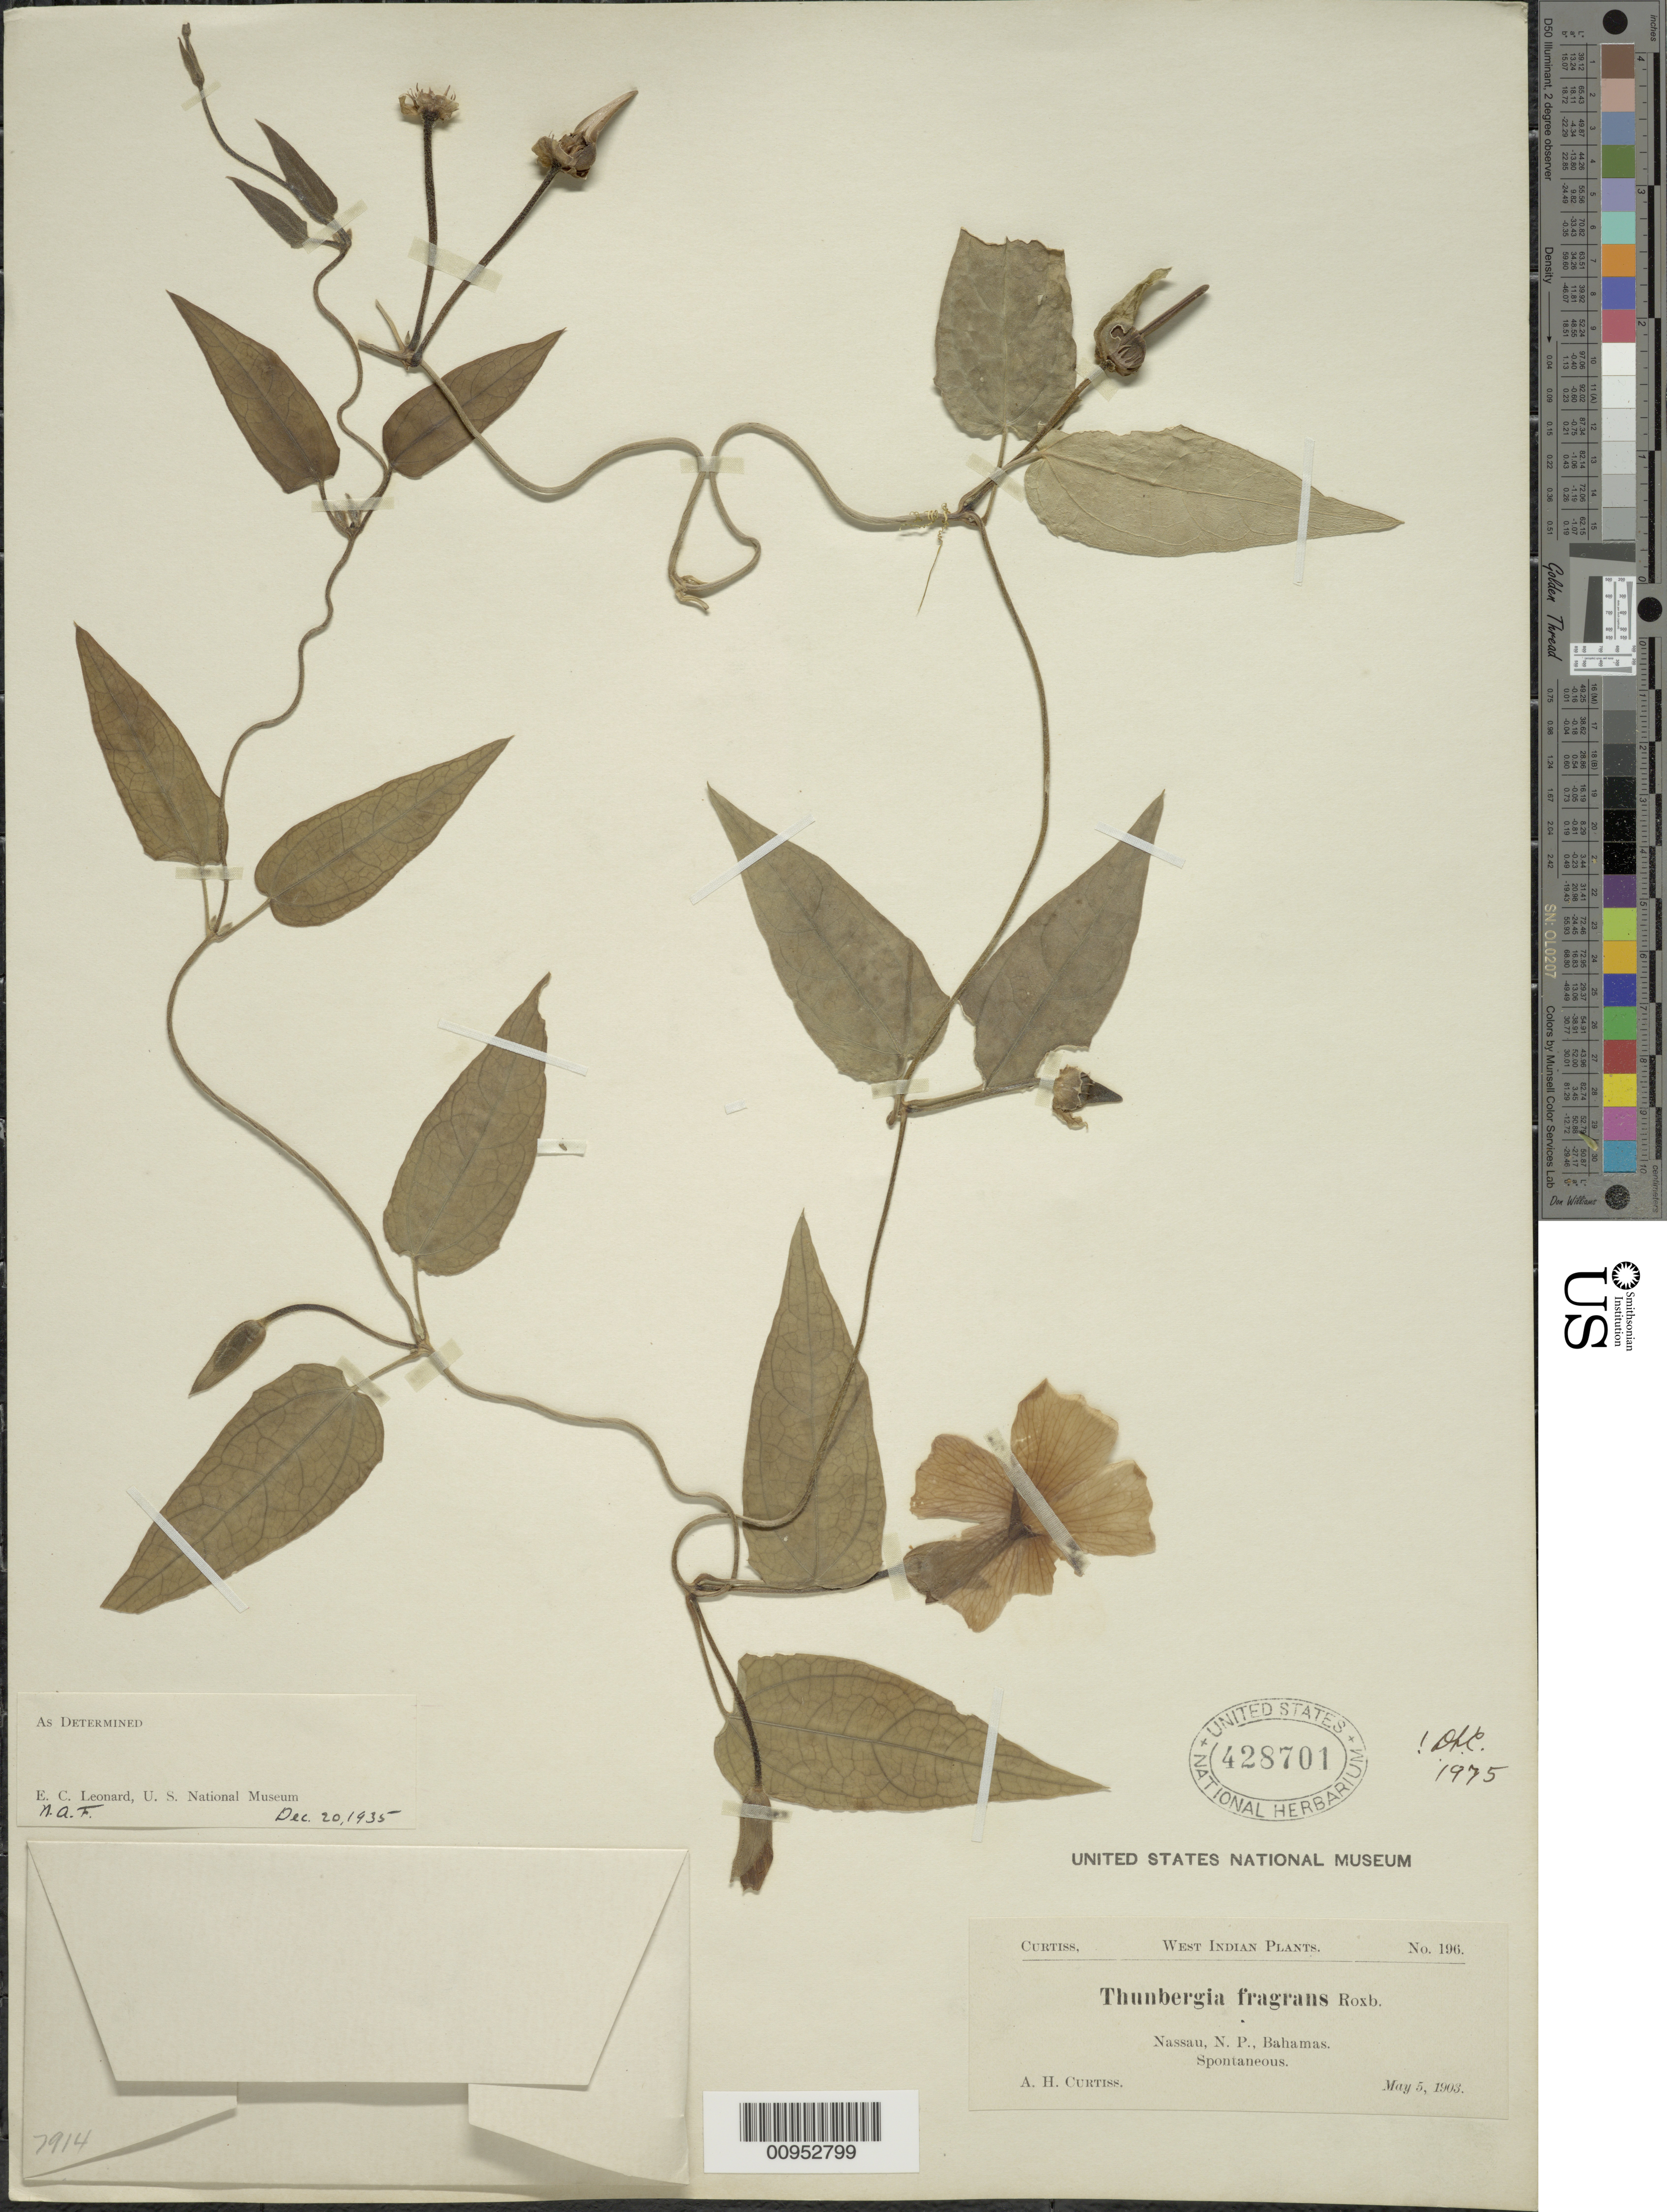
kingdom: Plantae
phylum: Tracheophyta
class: Magnoliopsida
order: Lamiales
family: Acanthaceae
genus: Thunbergia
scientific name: Thunbergia fragrans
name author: Roxb.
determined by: Leonard, Emery C., (US)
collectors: A. H. Curtiss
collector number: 196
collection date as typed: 05 May 1903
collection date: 1903-05-05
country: Bahamas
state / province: New Providence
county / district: Nassau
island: New Providence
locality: Nassau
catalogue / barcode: US 428701